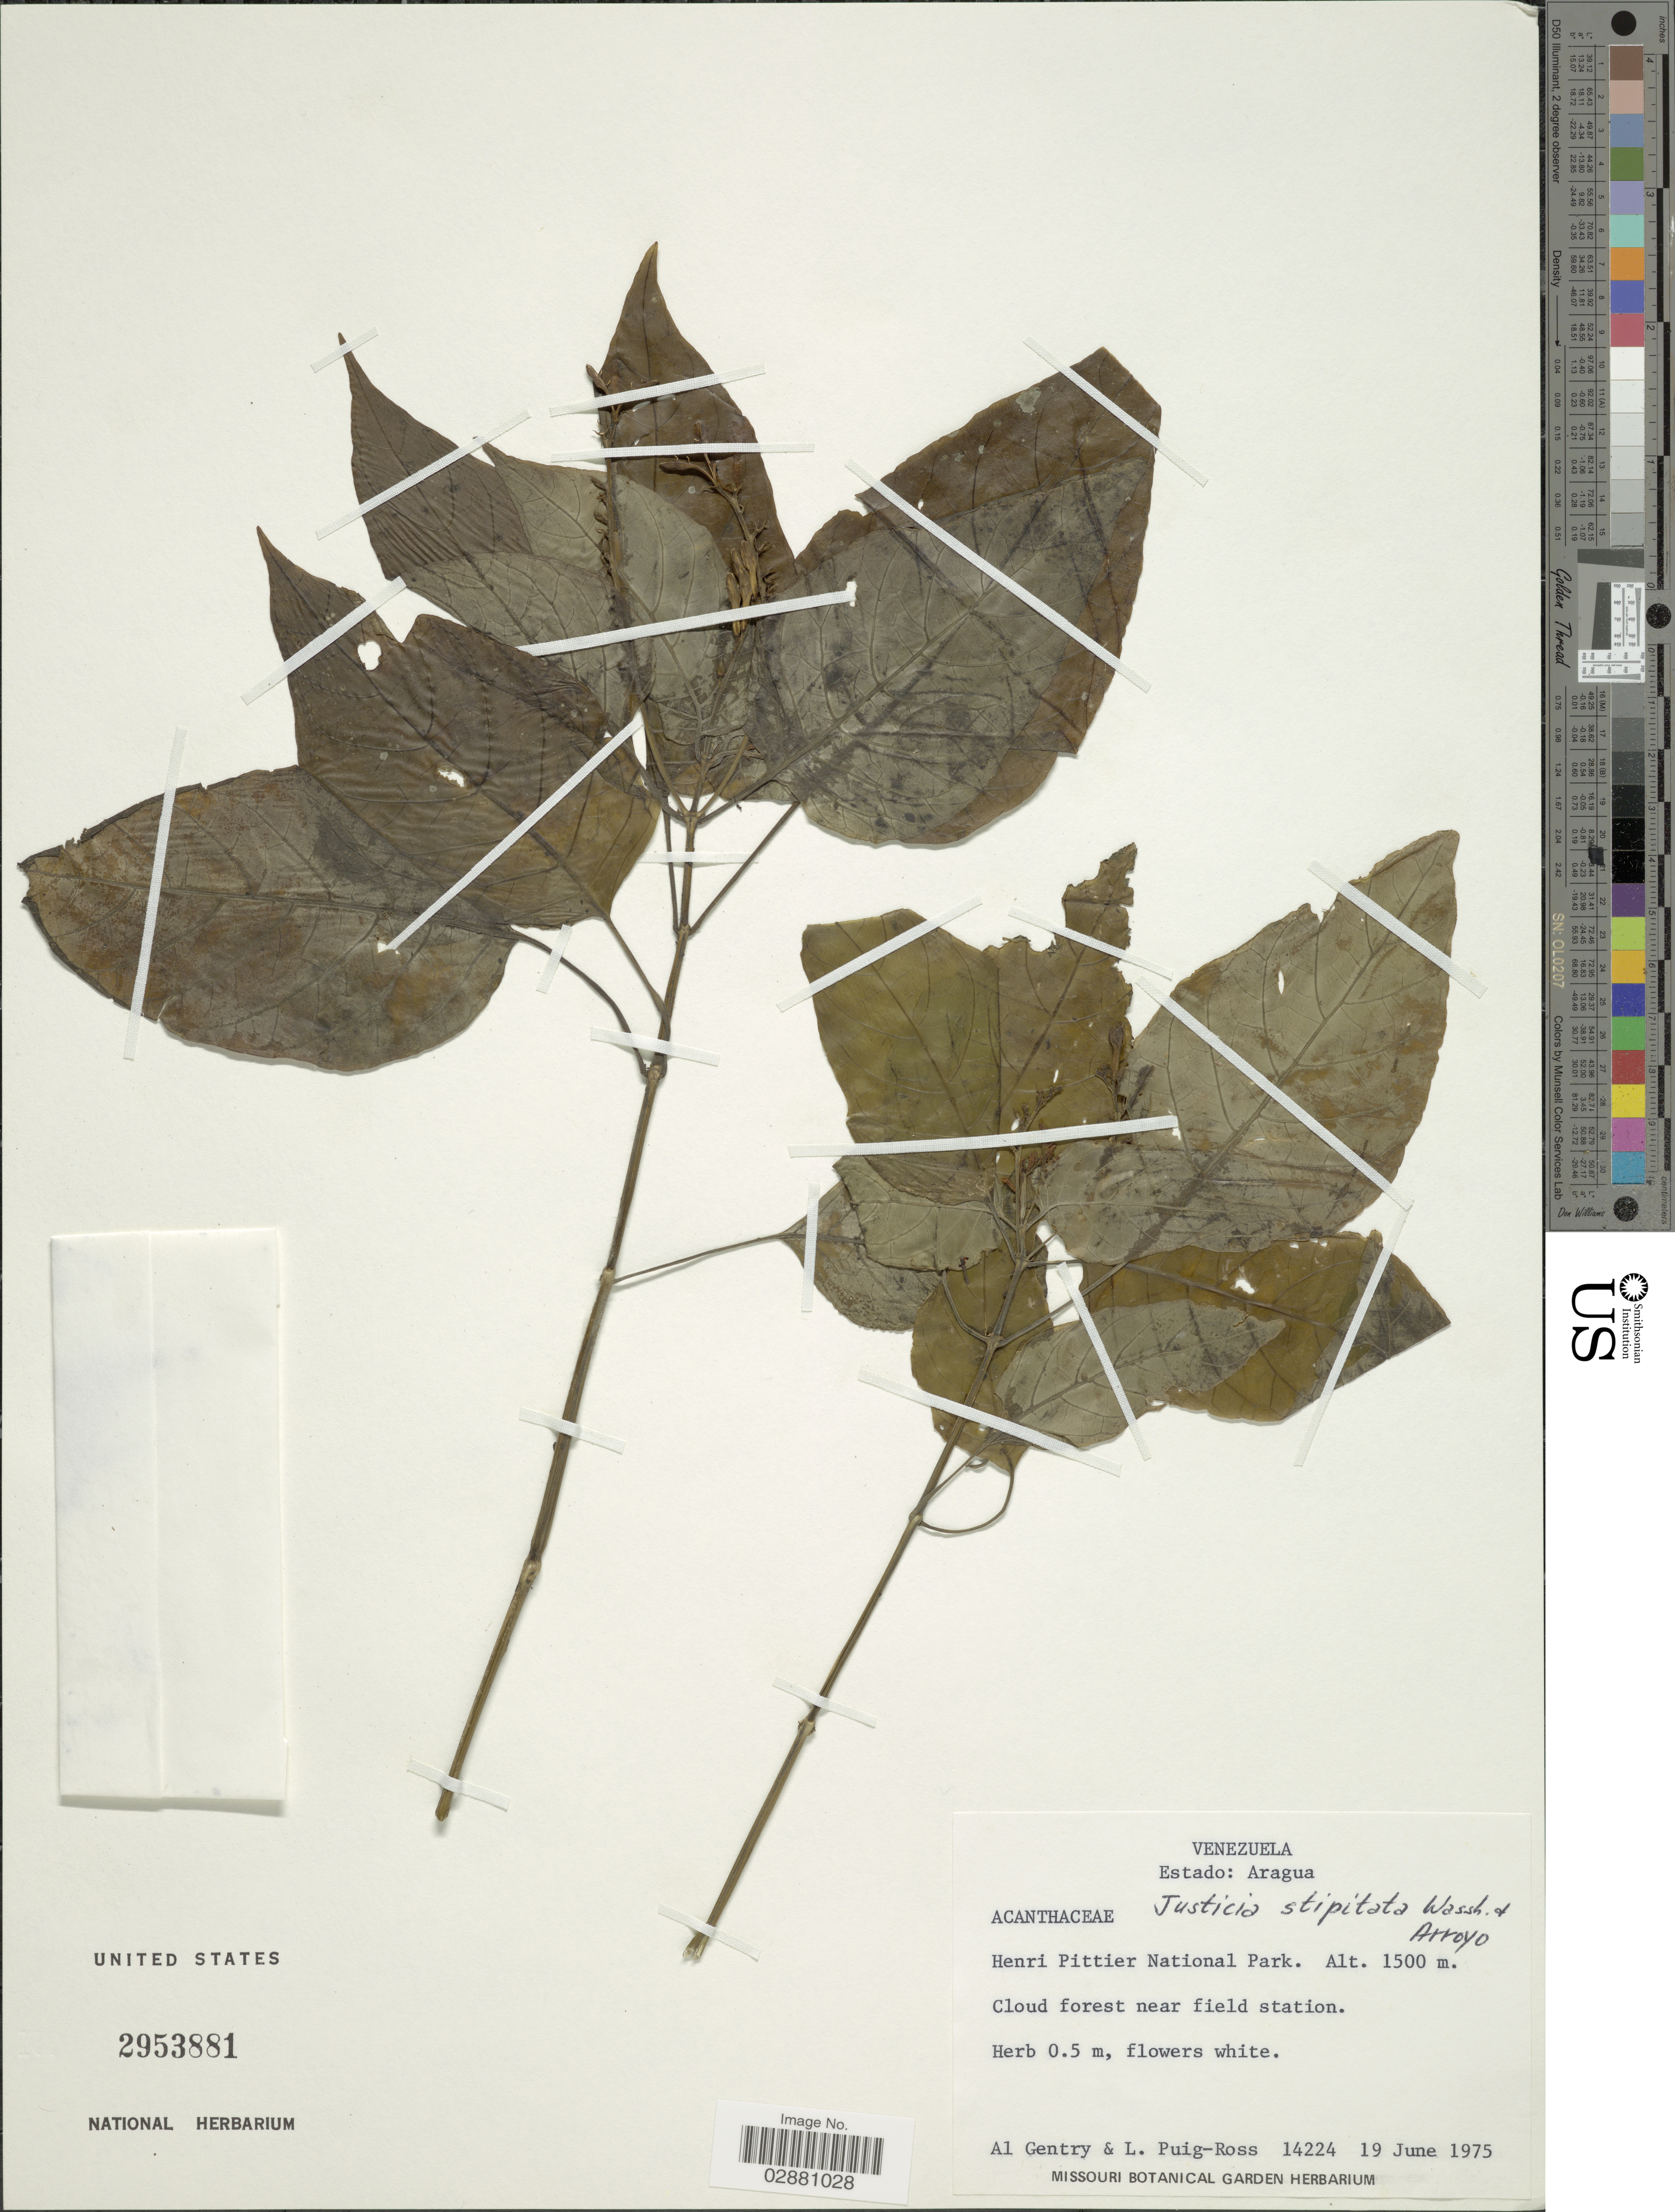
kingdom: Plantae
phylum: Tracheophyta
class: Magnoliopsida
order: Lamiales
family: Acanthaceae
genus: Justicia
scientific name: Justicia stipitata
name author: Wassh. & Arroyo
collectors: A. H. Gentry & L. Puig-Ross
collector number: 14224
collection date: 1975-06-19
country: Venezuela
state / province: Aragua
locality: Estado: Aragua. Henri Pittier National Park.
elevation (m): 1500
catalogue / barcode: US 2953881